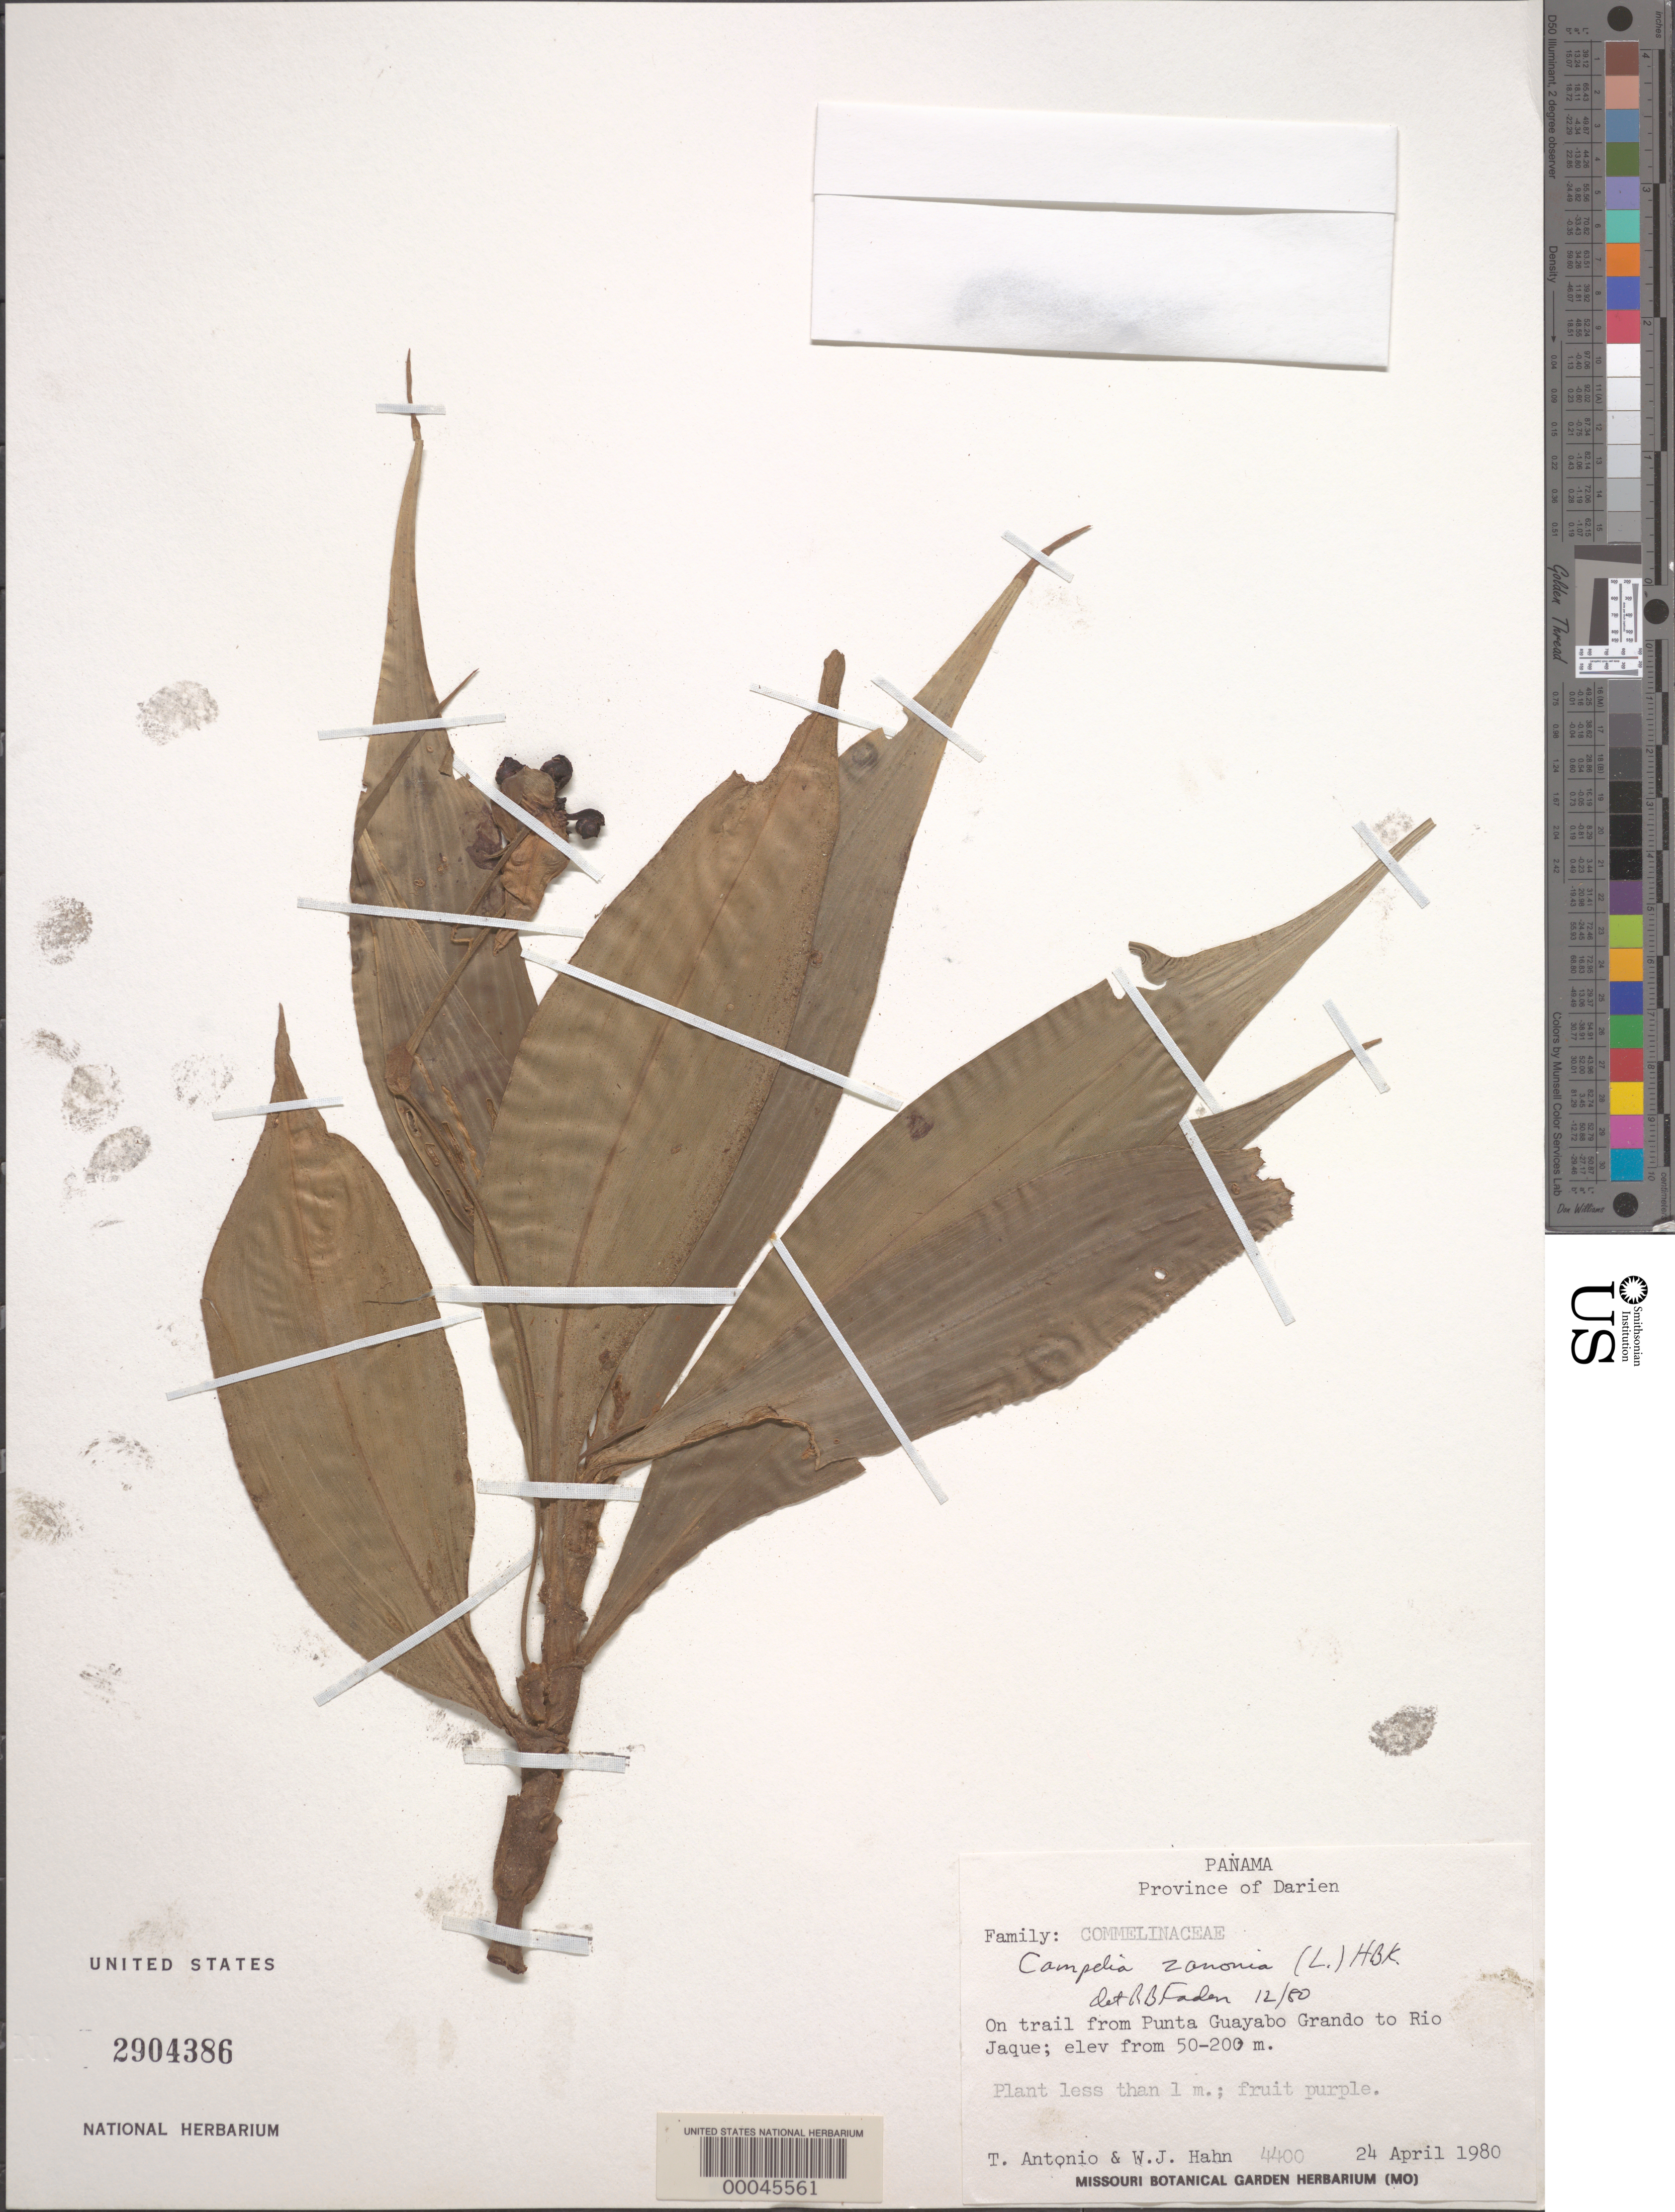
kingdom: Plantae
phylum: Tracheophyta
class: Liliopsida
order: Commelinales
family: Commelinaceae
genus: Tradescantia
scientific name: Tradescantia zanonia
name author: (L.) Sw.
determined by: Faden, Robert B., (US), Smithsonian Institution - National Museum of Natural History (UNITED STATES)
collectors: T. Antonio & W. J. Hahn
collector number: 4400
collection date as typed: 24 Apr 1980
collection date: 1980-04-24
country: Panama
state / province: Darién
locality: Punta Guayabo grando towards Rio Jaque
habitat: Trailside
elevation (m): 50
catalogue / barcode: US 2904386